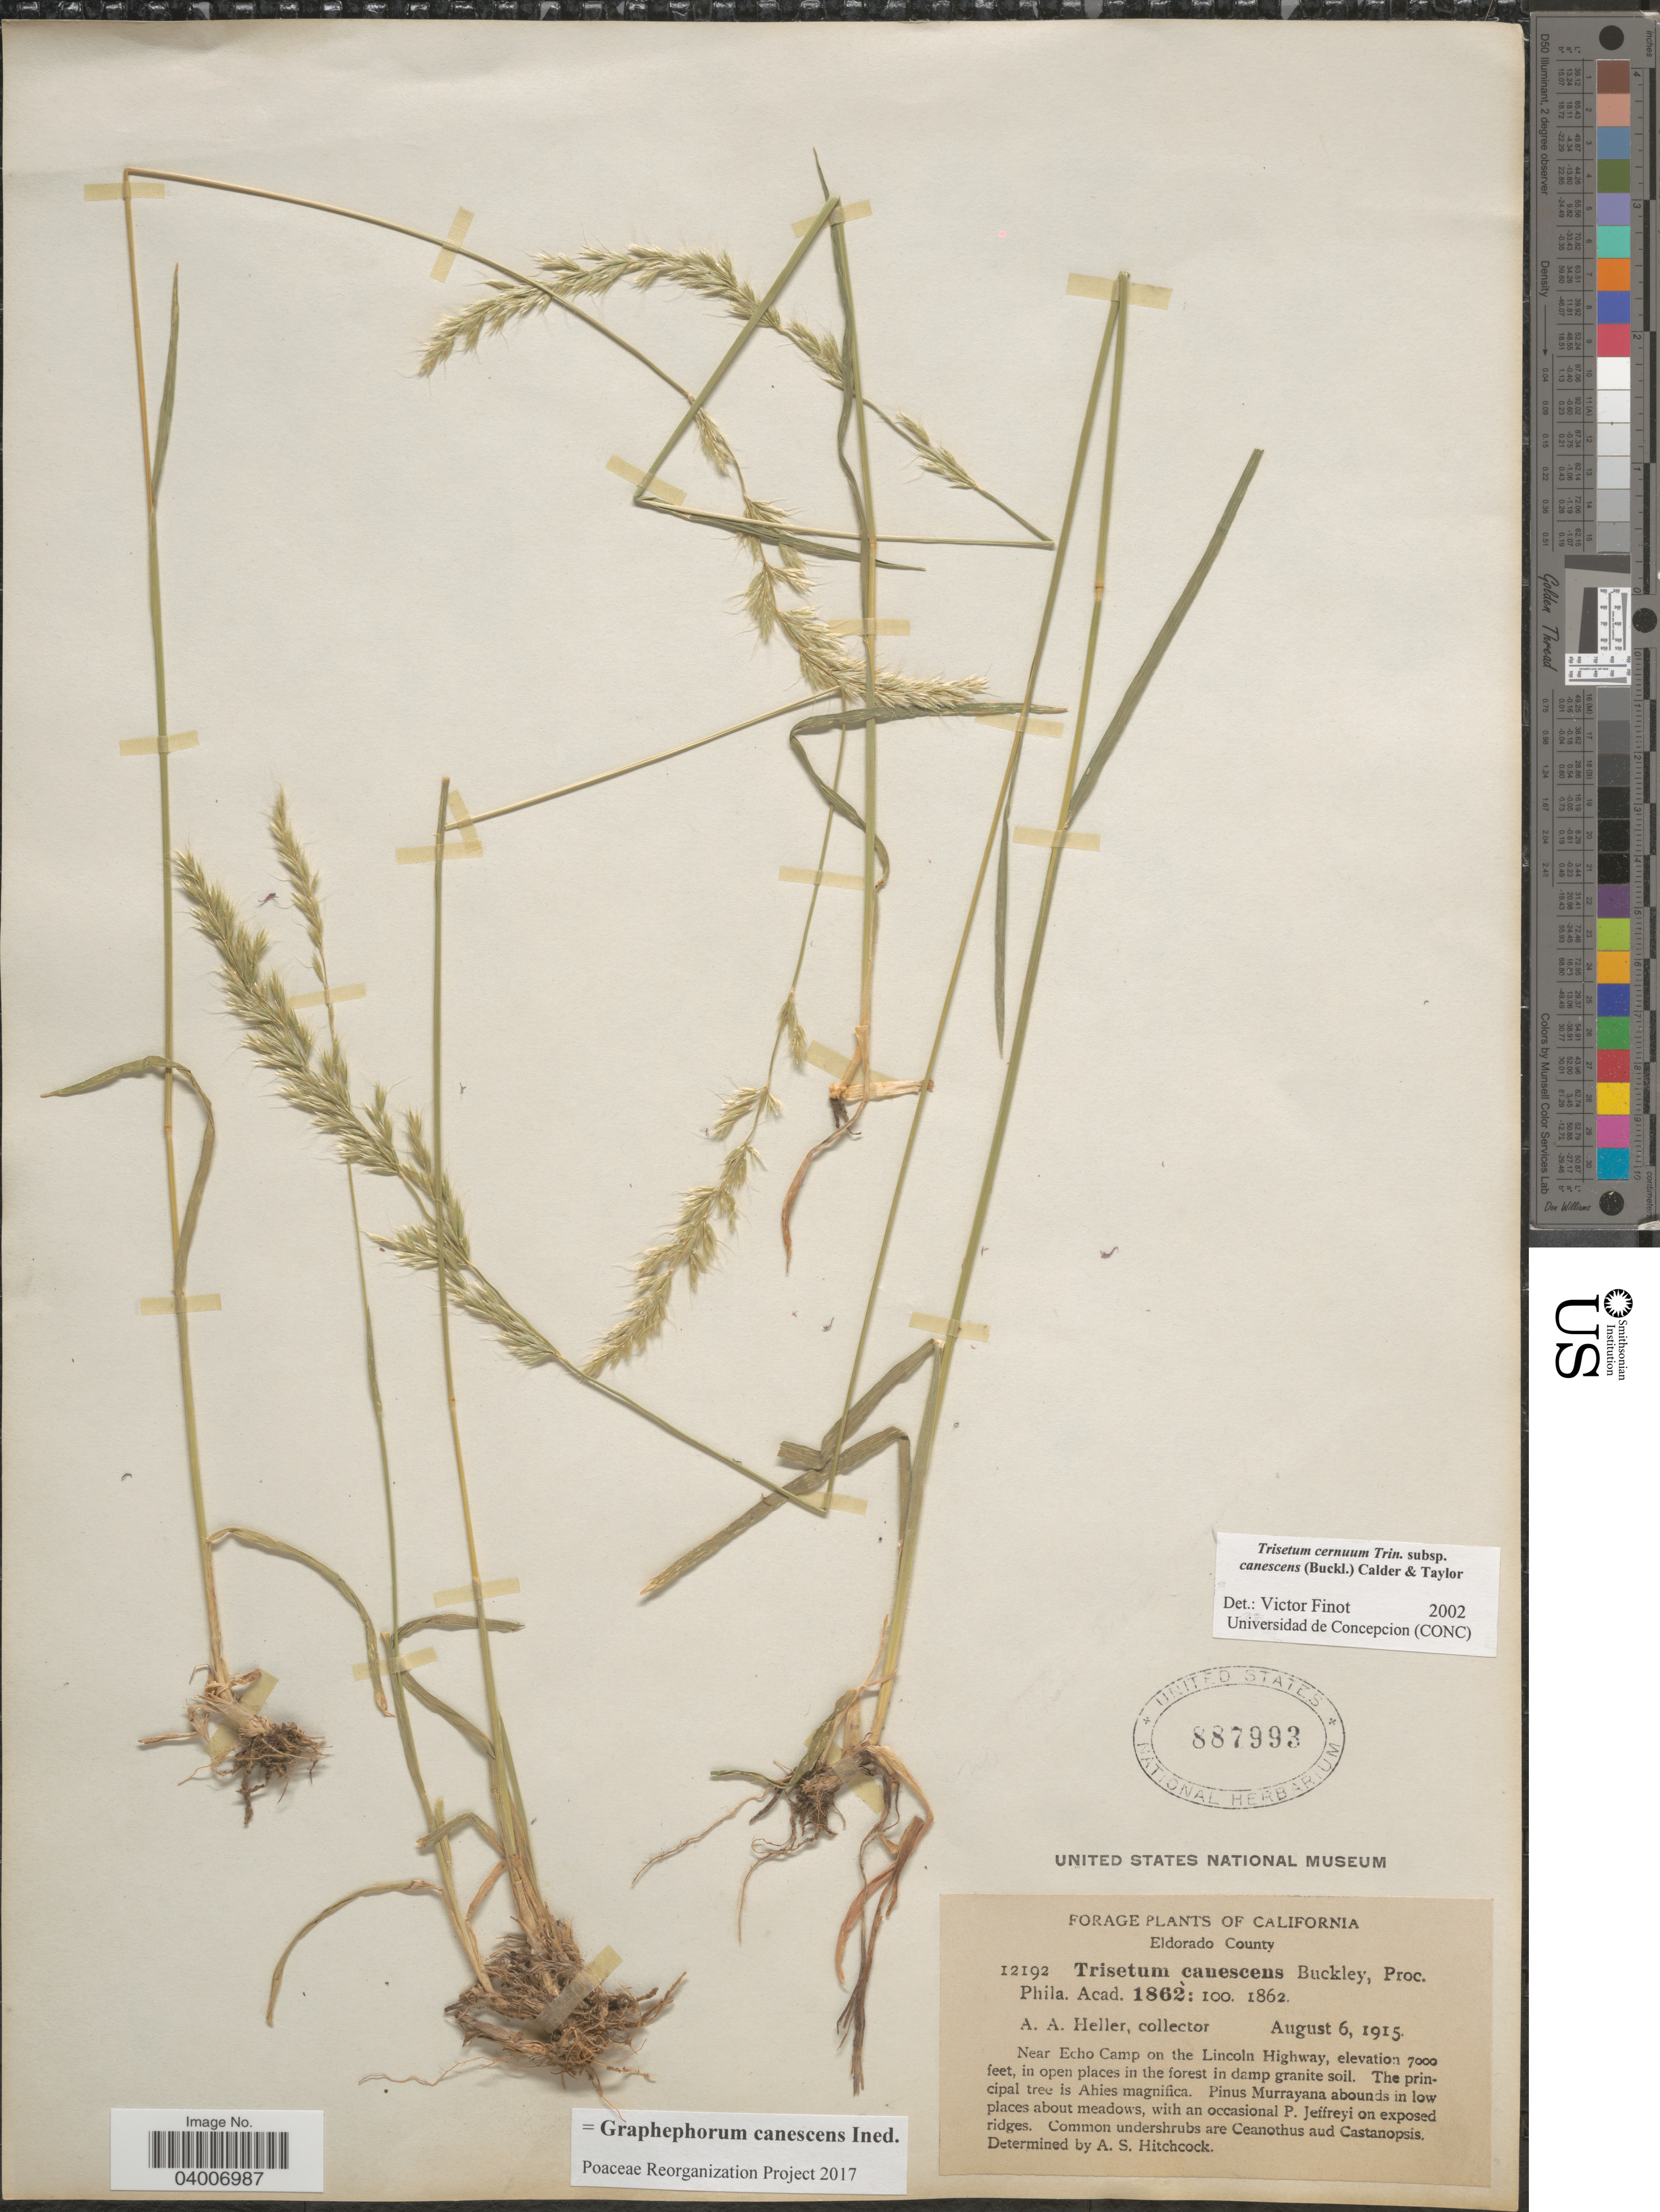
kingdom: Plantae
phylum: Tracheophyta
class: Liliopsida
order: Poales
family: Poaceae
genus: Graphephorum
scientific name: Graphephorum canescens ined.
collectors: A. A. Heller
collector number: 12192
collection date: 1915-08-06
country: United States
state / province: California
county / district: El Dorado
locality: Eldorado County. Near Echo Camp on the Lincoln Highway.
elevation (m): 2134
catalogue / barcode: US 887993